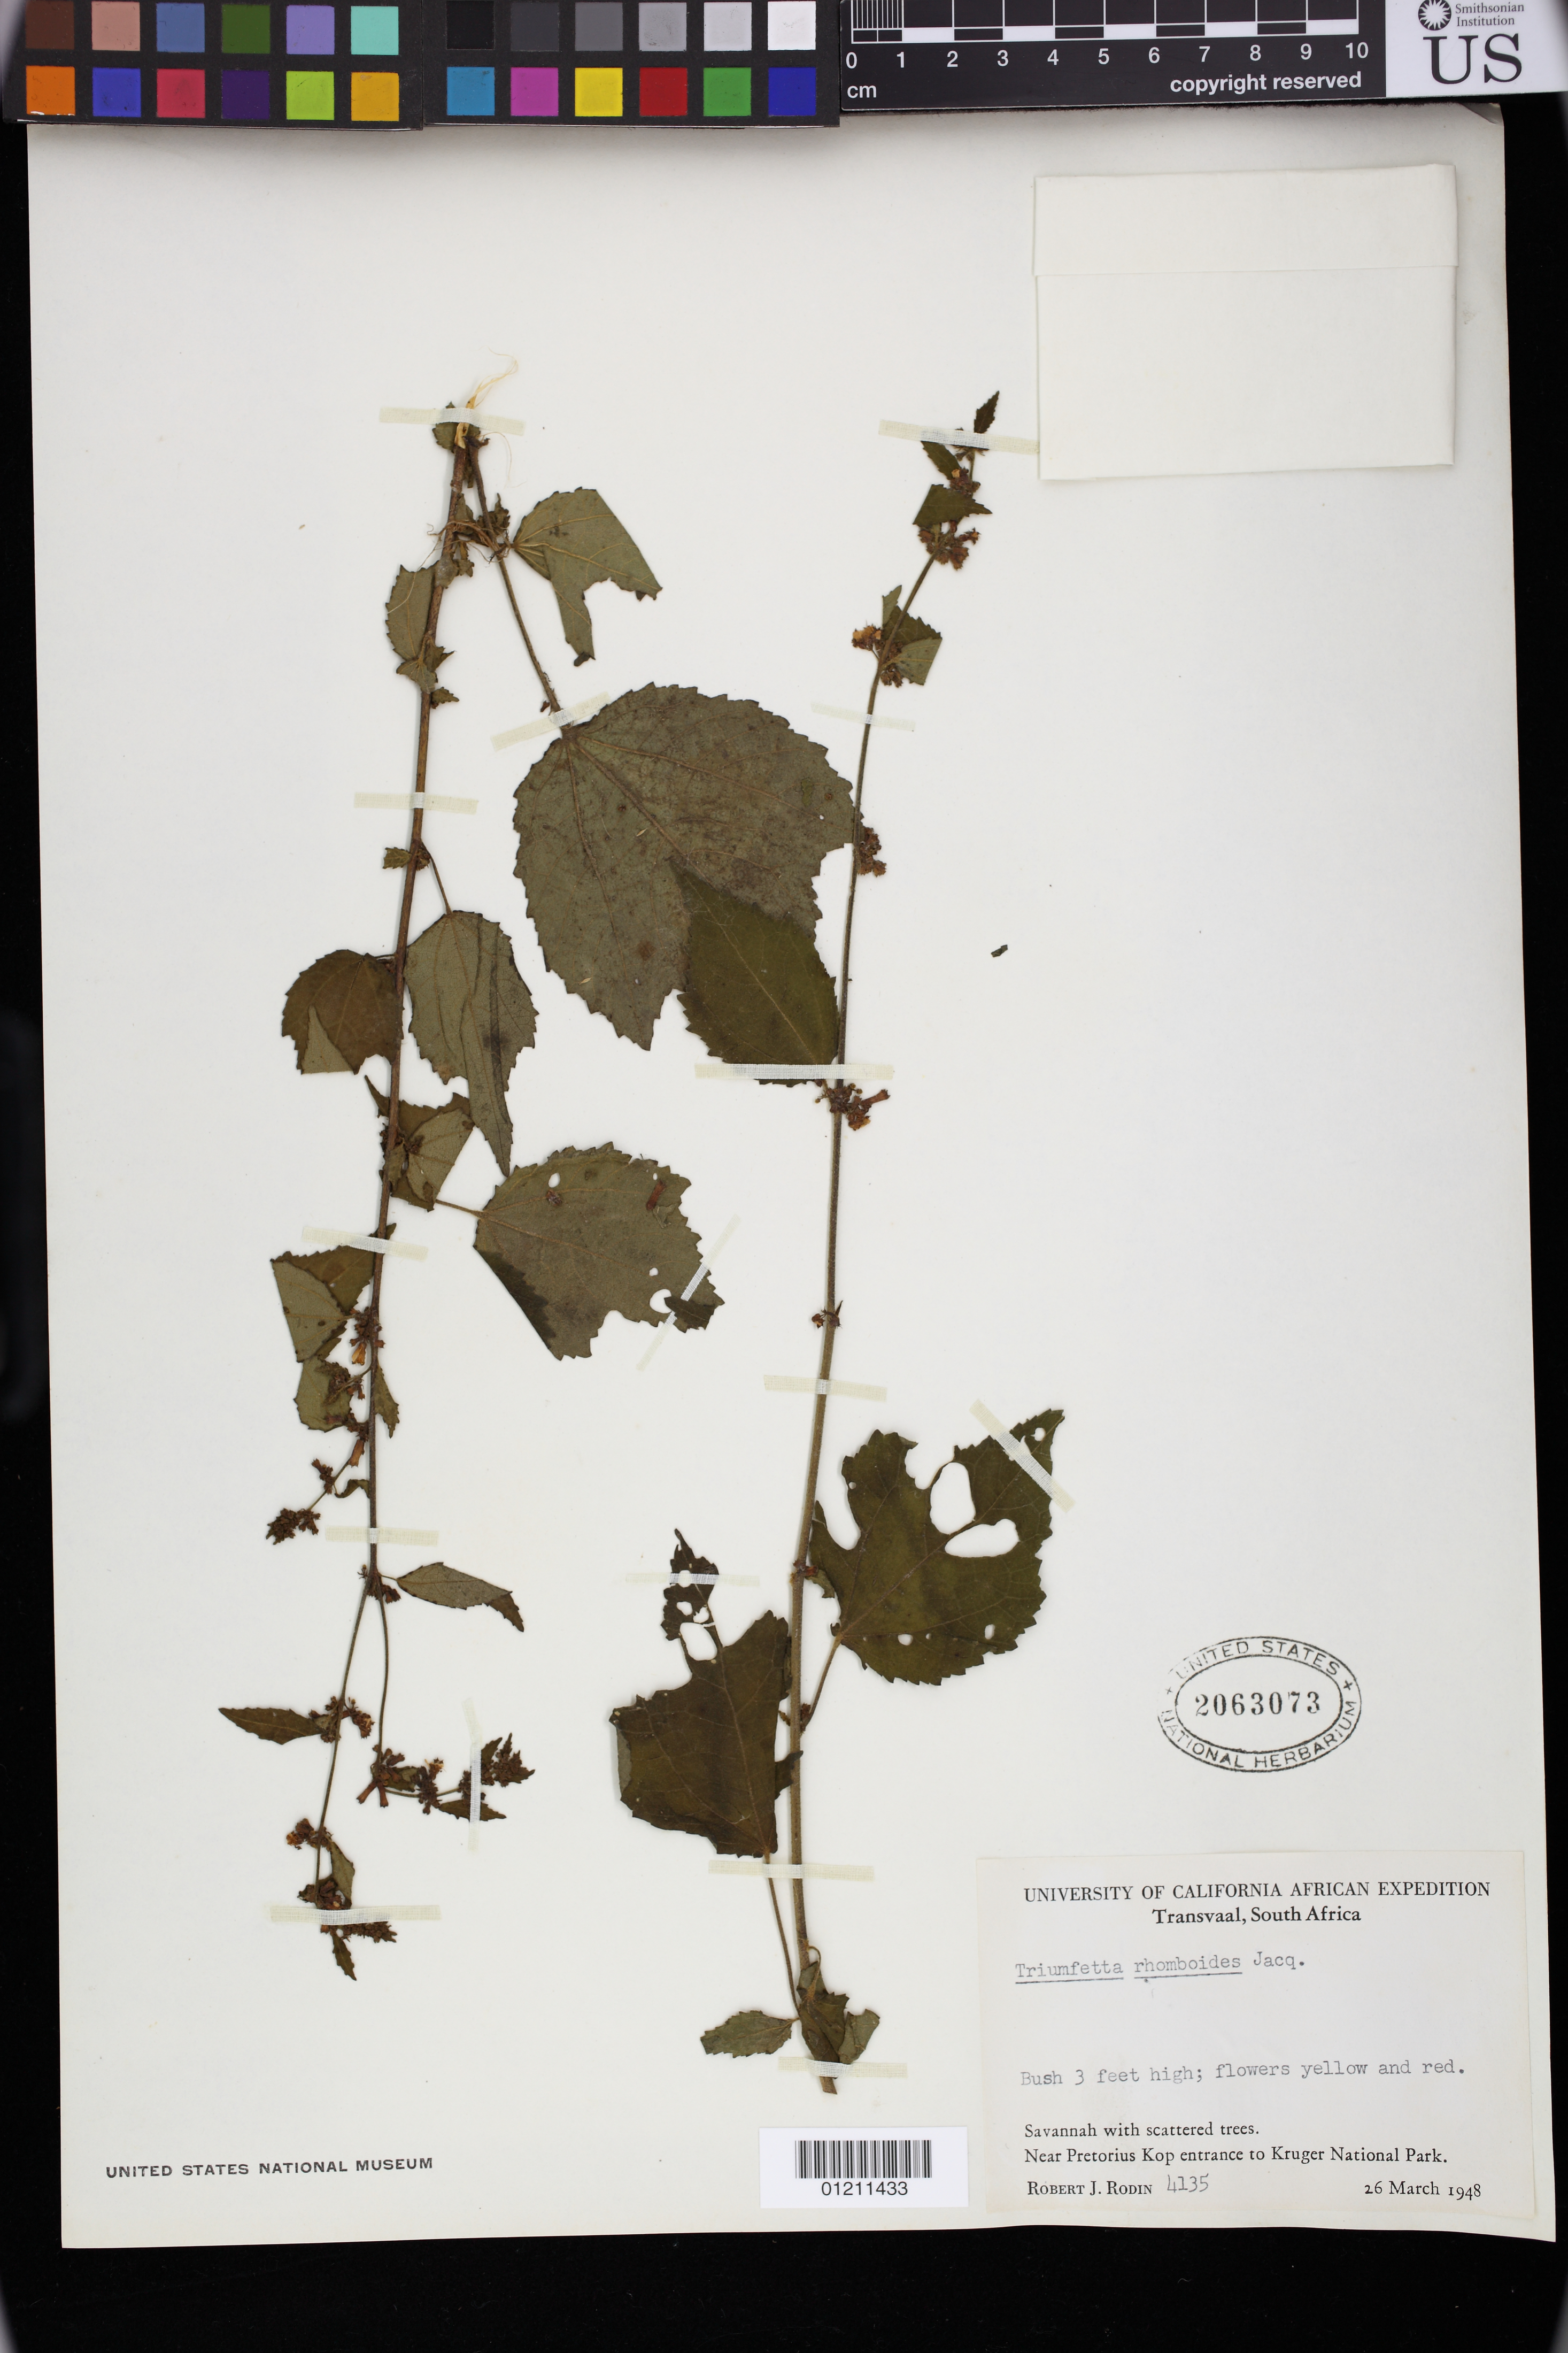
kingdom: Plantae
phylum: Tracheophyta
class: Magnoliopsida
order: Malvales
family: Malvaceae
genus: Triumfetta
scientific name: Triumfetta rhomboidea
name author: Jacq.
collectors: R. J. Rodin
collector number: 4135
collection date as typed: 26 Mar 1948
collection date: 1948-03-26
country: South Africa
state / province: Mpumalanga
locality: Transvaal, South Africa. Savannah with scattered trees. Near Pretorius Kop entrance to Kruger National Park.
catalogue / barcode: US 2063073